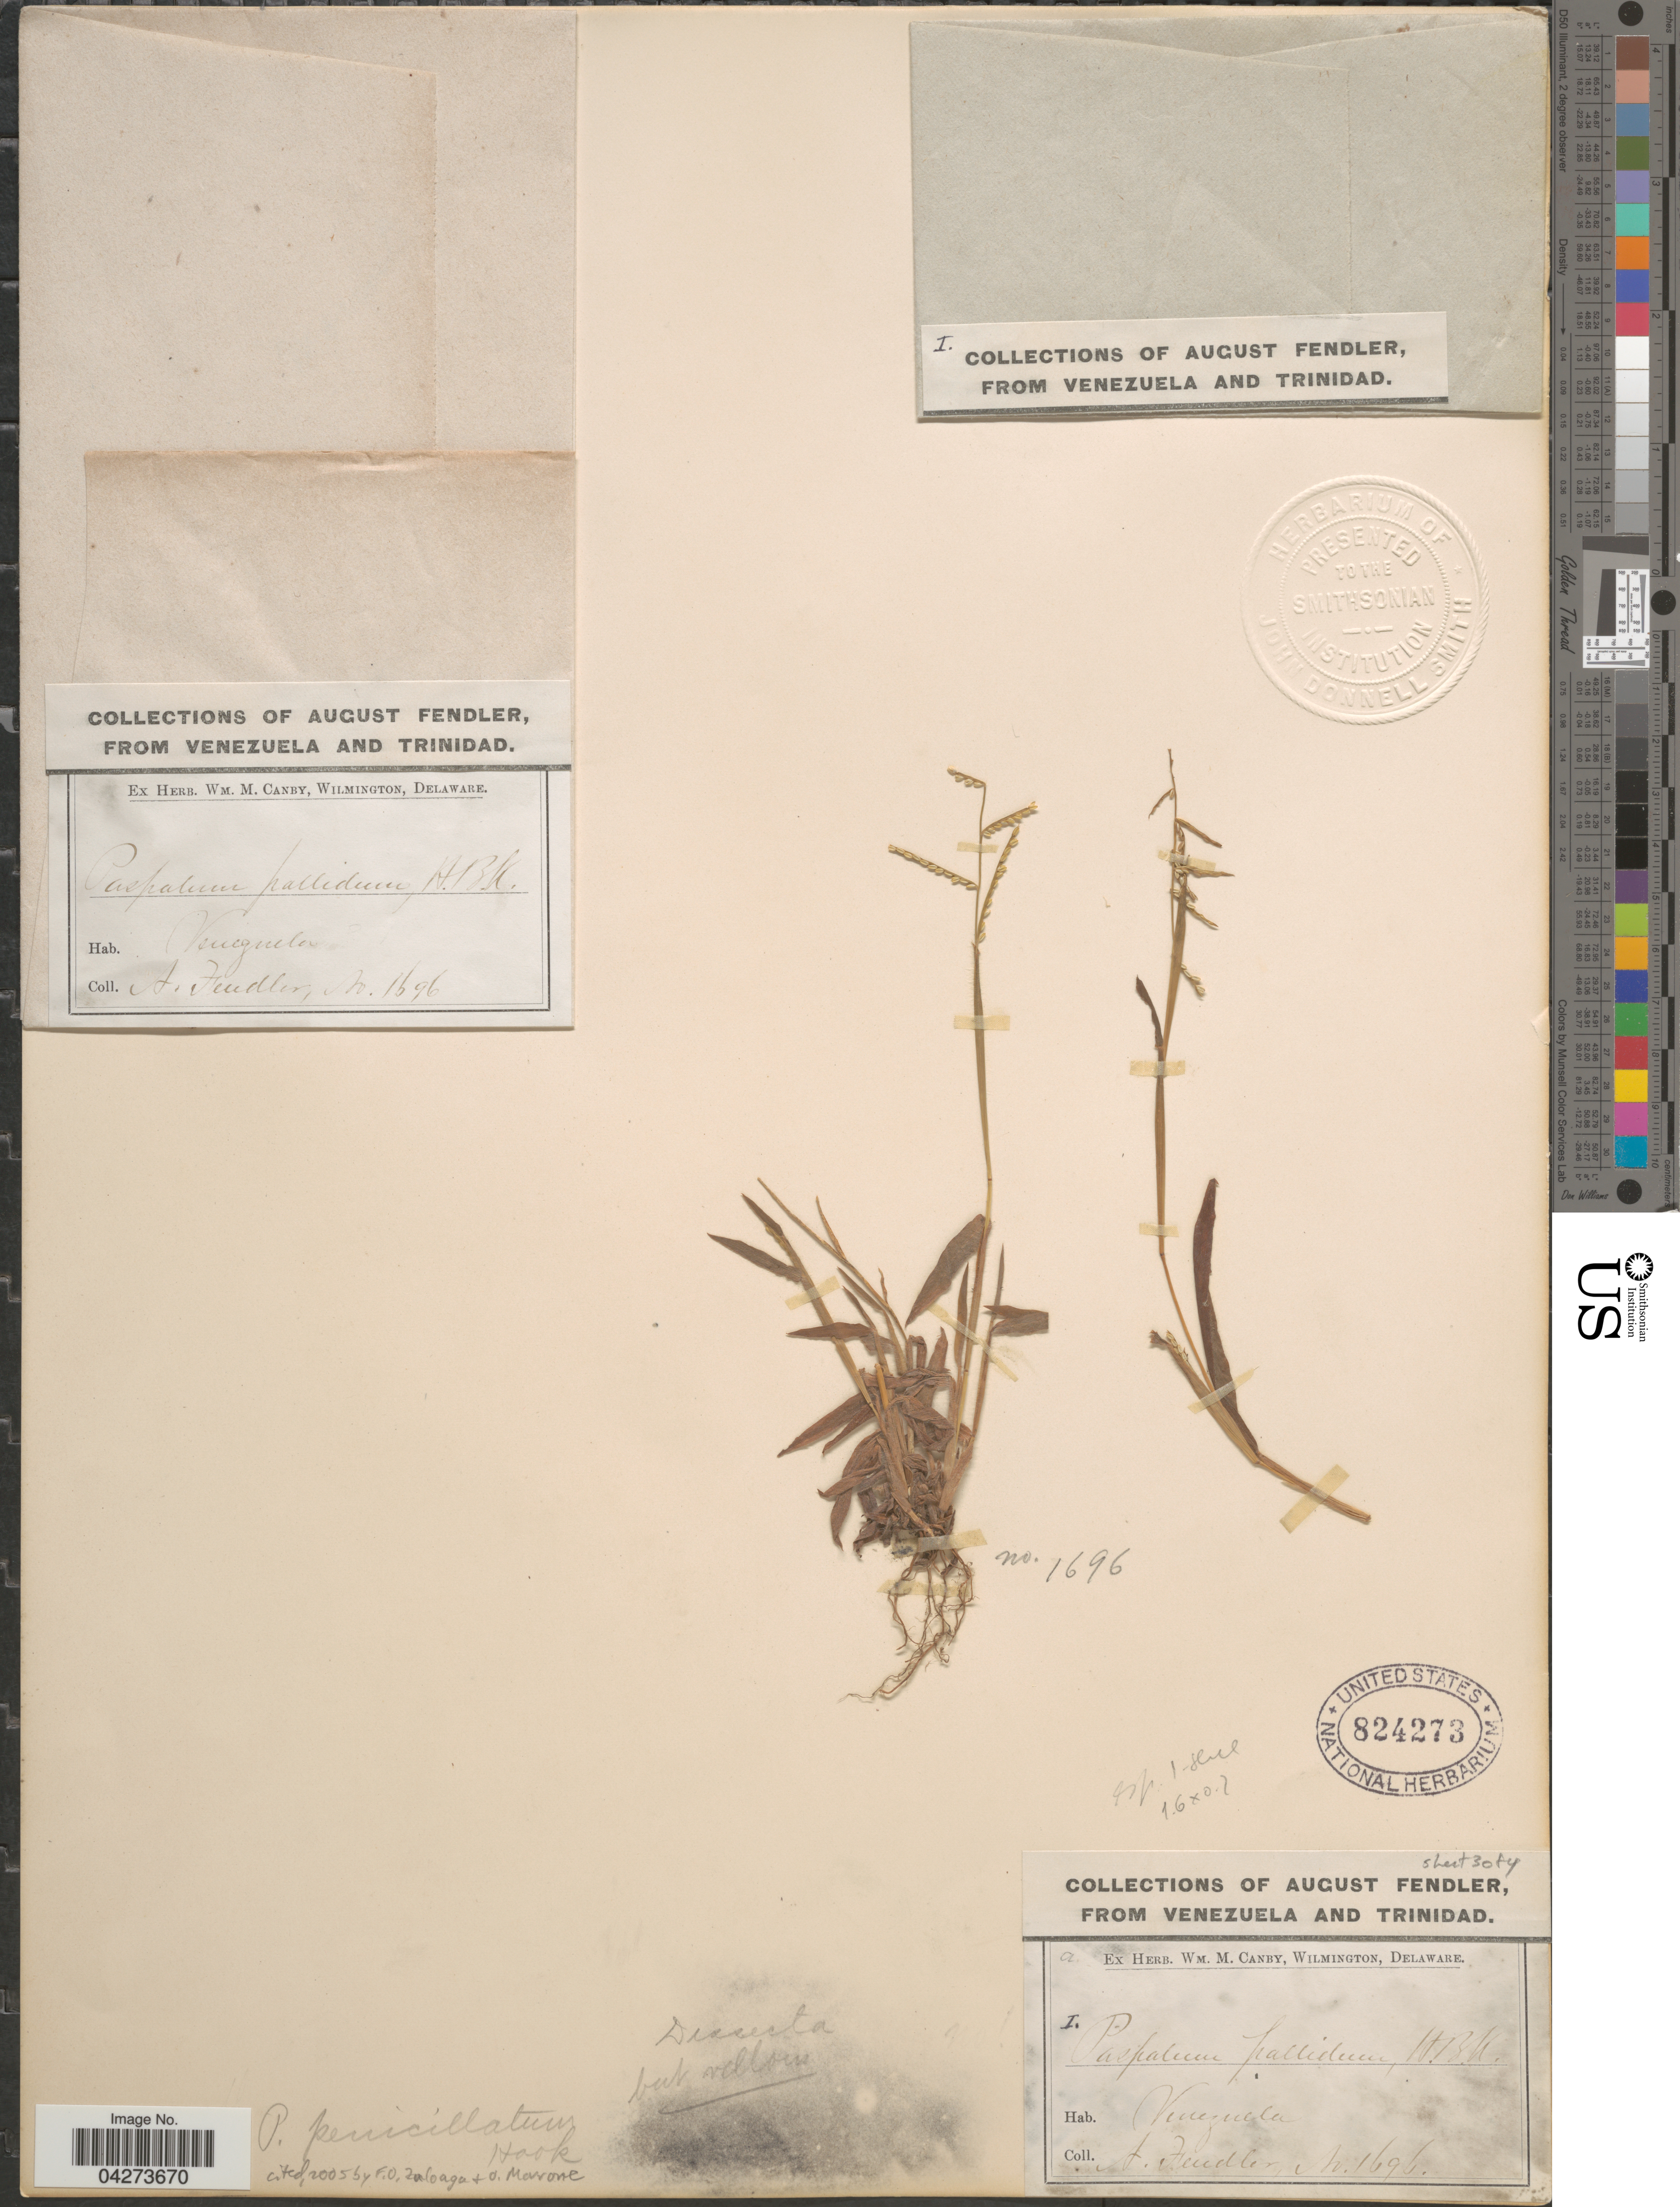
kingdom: Plantae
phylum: Tracheophyta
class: Liliopsida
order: Poales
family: Poaceae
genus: Paspalum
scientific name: Paspalum penicillatum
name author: Hook. f.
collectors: A. Fendler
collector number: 1696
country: Venezuela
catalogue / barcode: US 824273